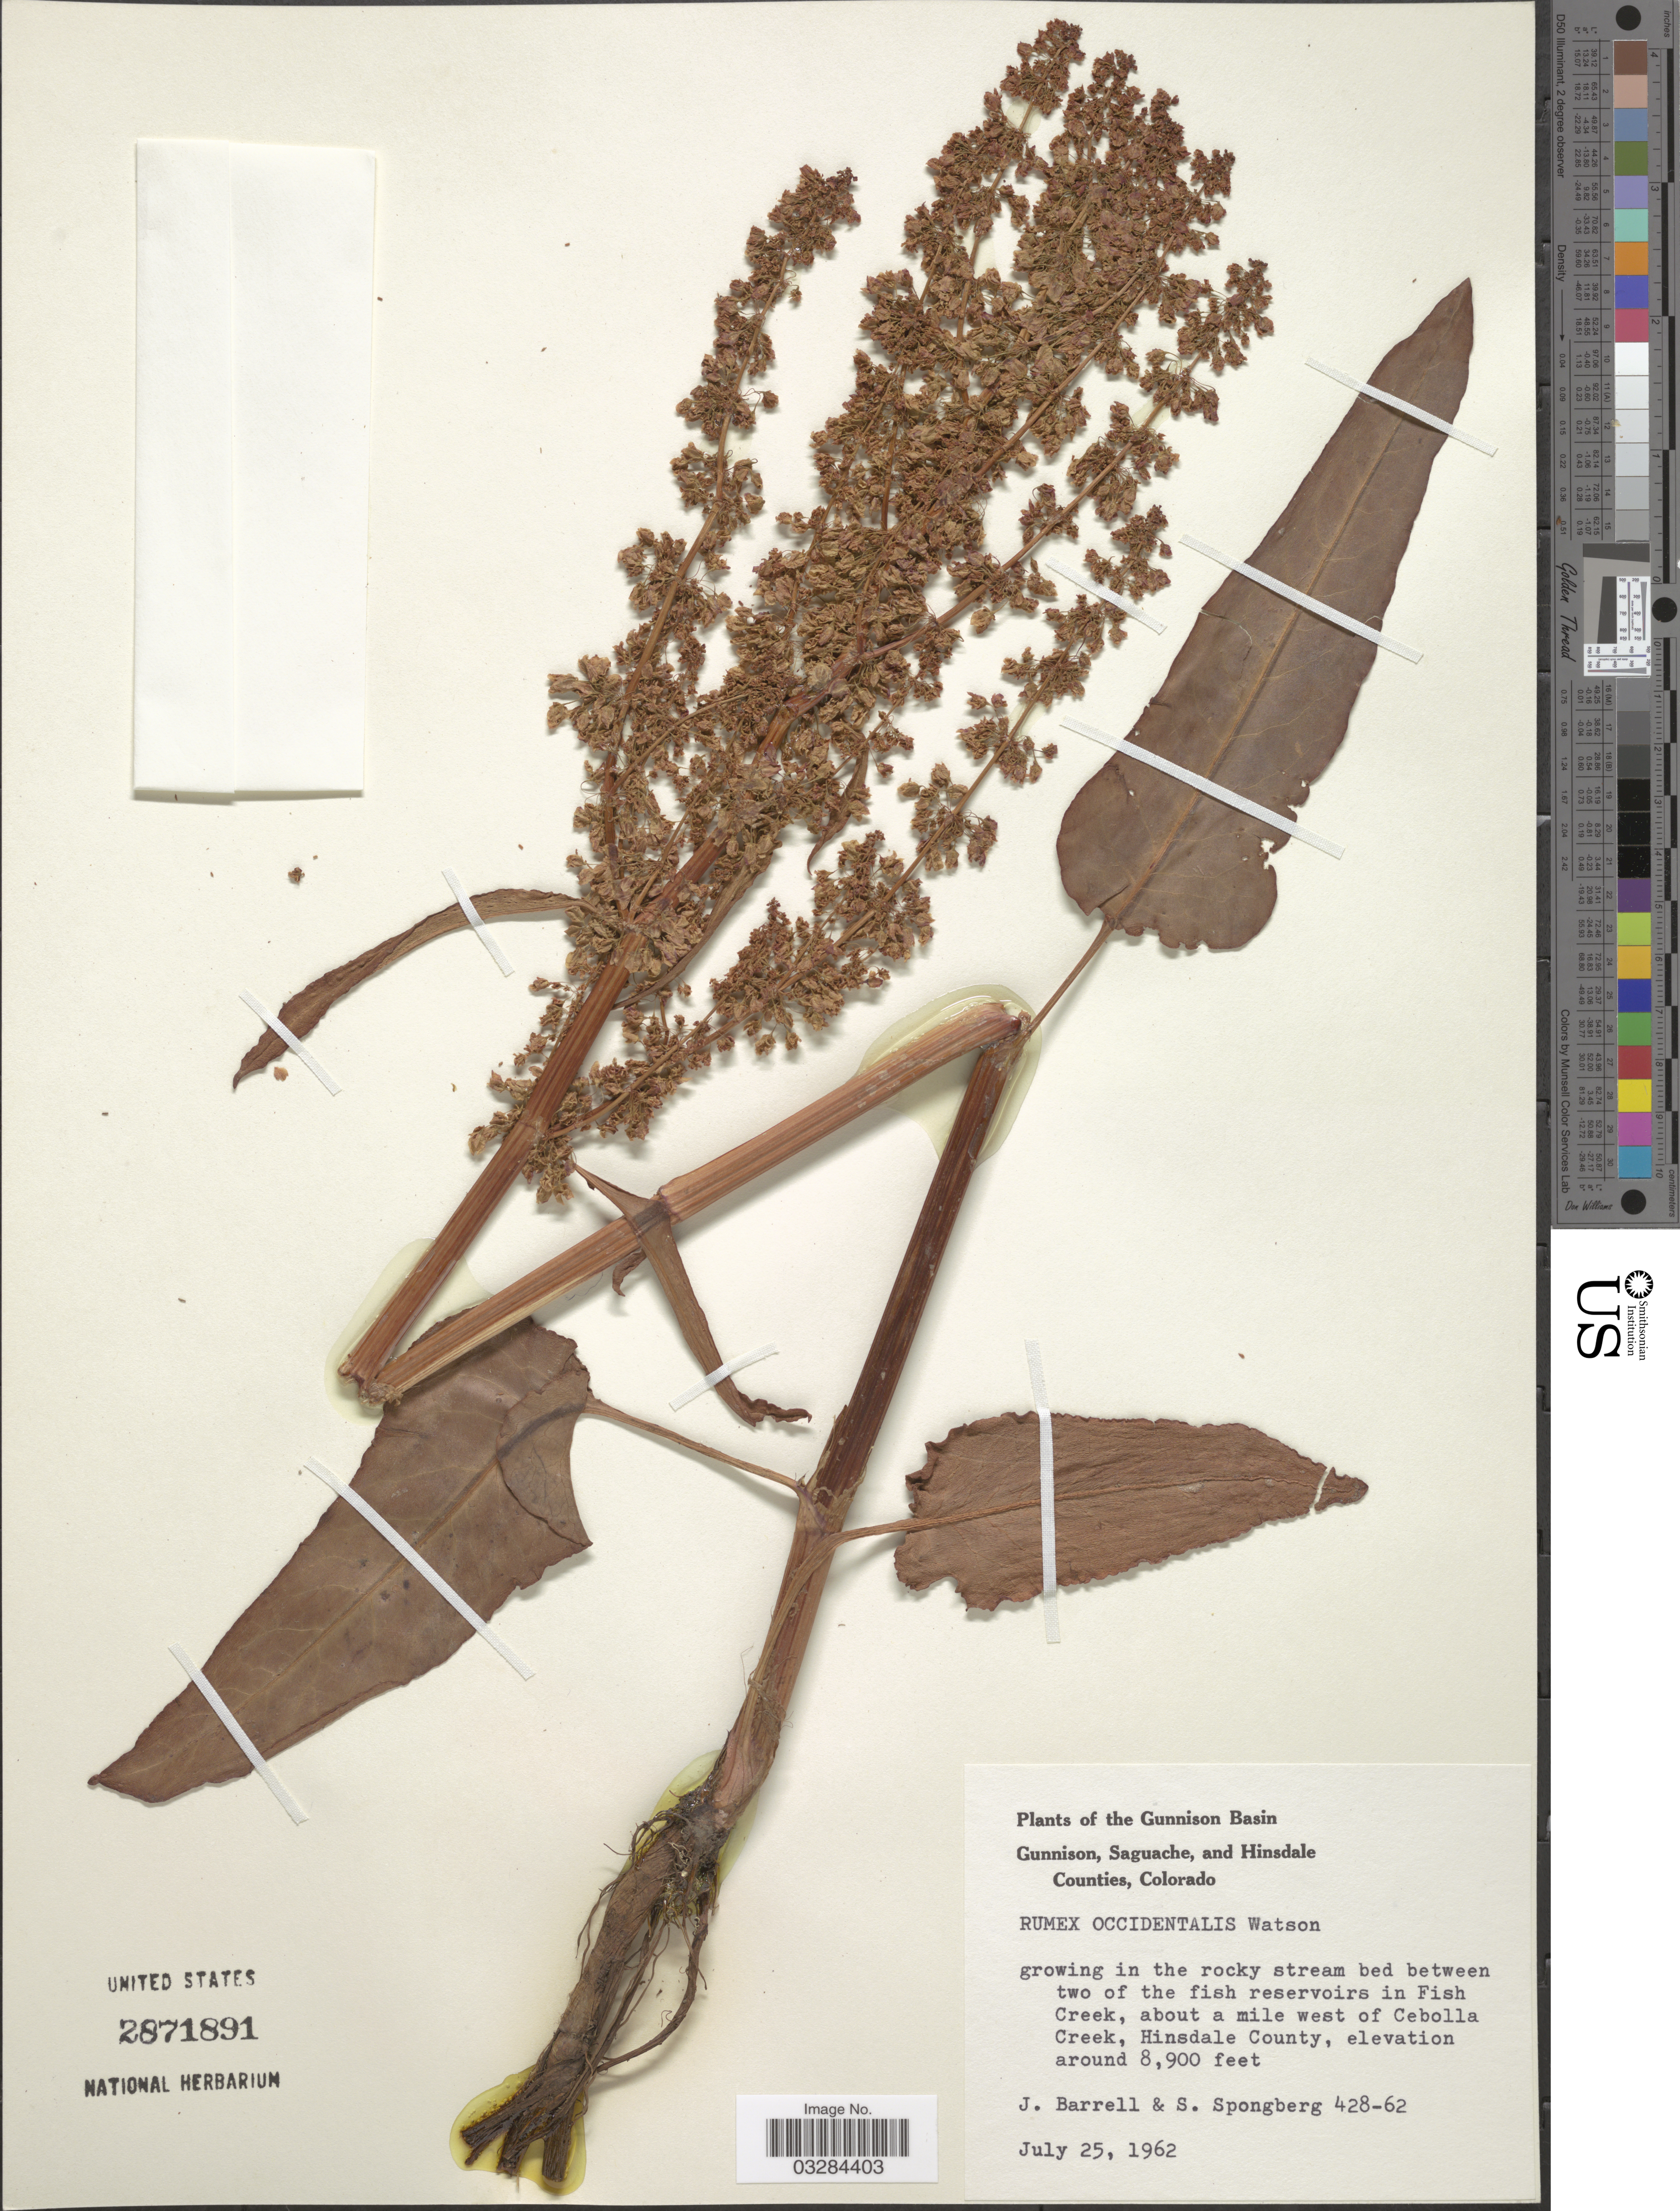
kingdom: Plantae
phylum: Tracheophyta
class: Magnoliopsida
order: Caryophyllales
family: Polygonaceae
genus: Rumex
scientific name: Rumex occidentalis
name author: S. Watson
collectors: J. Barrell & S. A.Spongberg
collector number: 428-62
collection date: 1962-07-25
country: United States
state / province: Colorado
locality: Growing in the rocky stream bed between two of the fish reservoirs in Fish Creek, about a mile west of Cebolla Creek, Hinsdale County.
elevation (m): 2713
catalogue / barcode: US 2871891